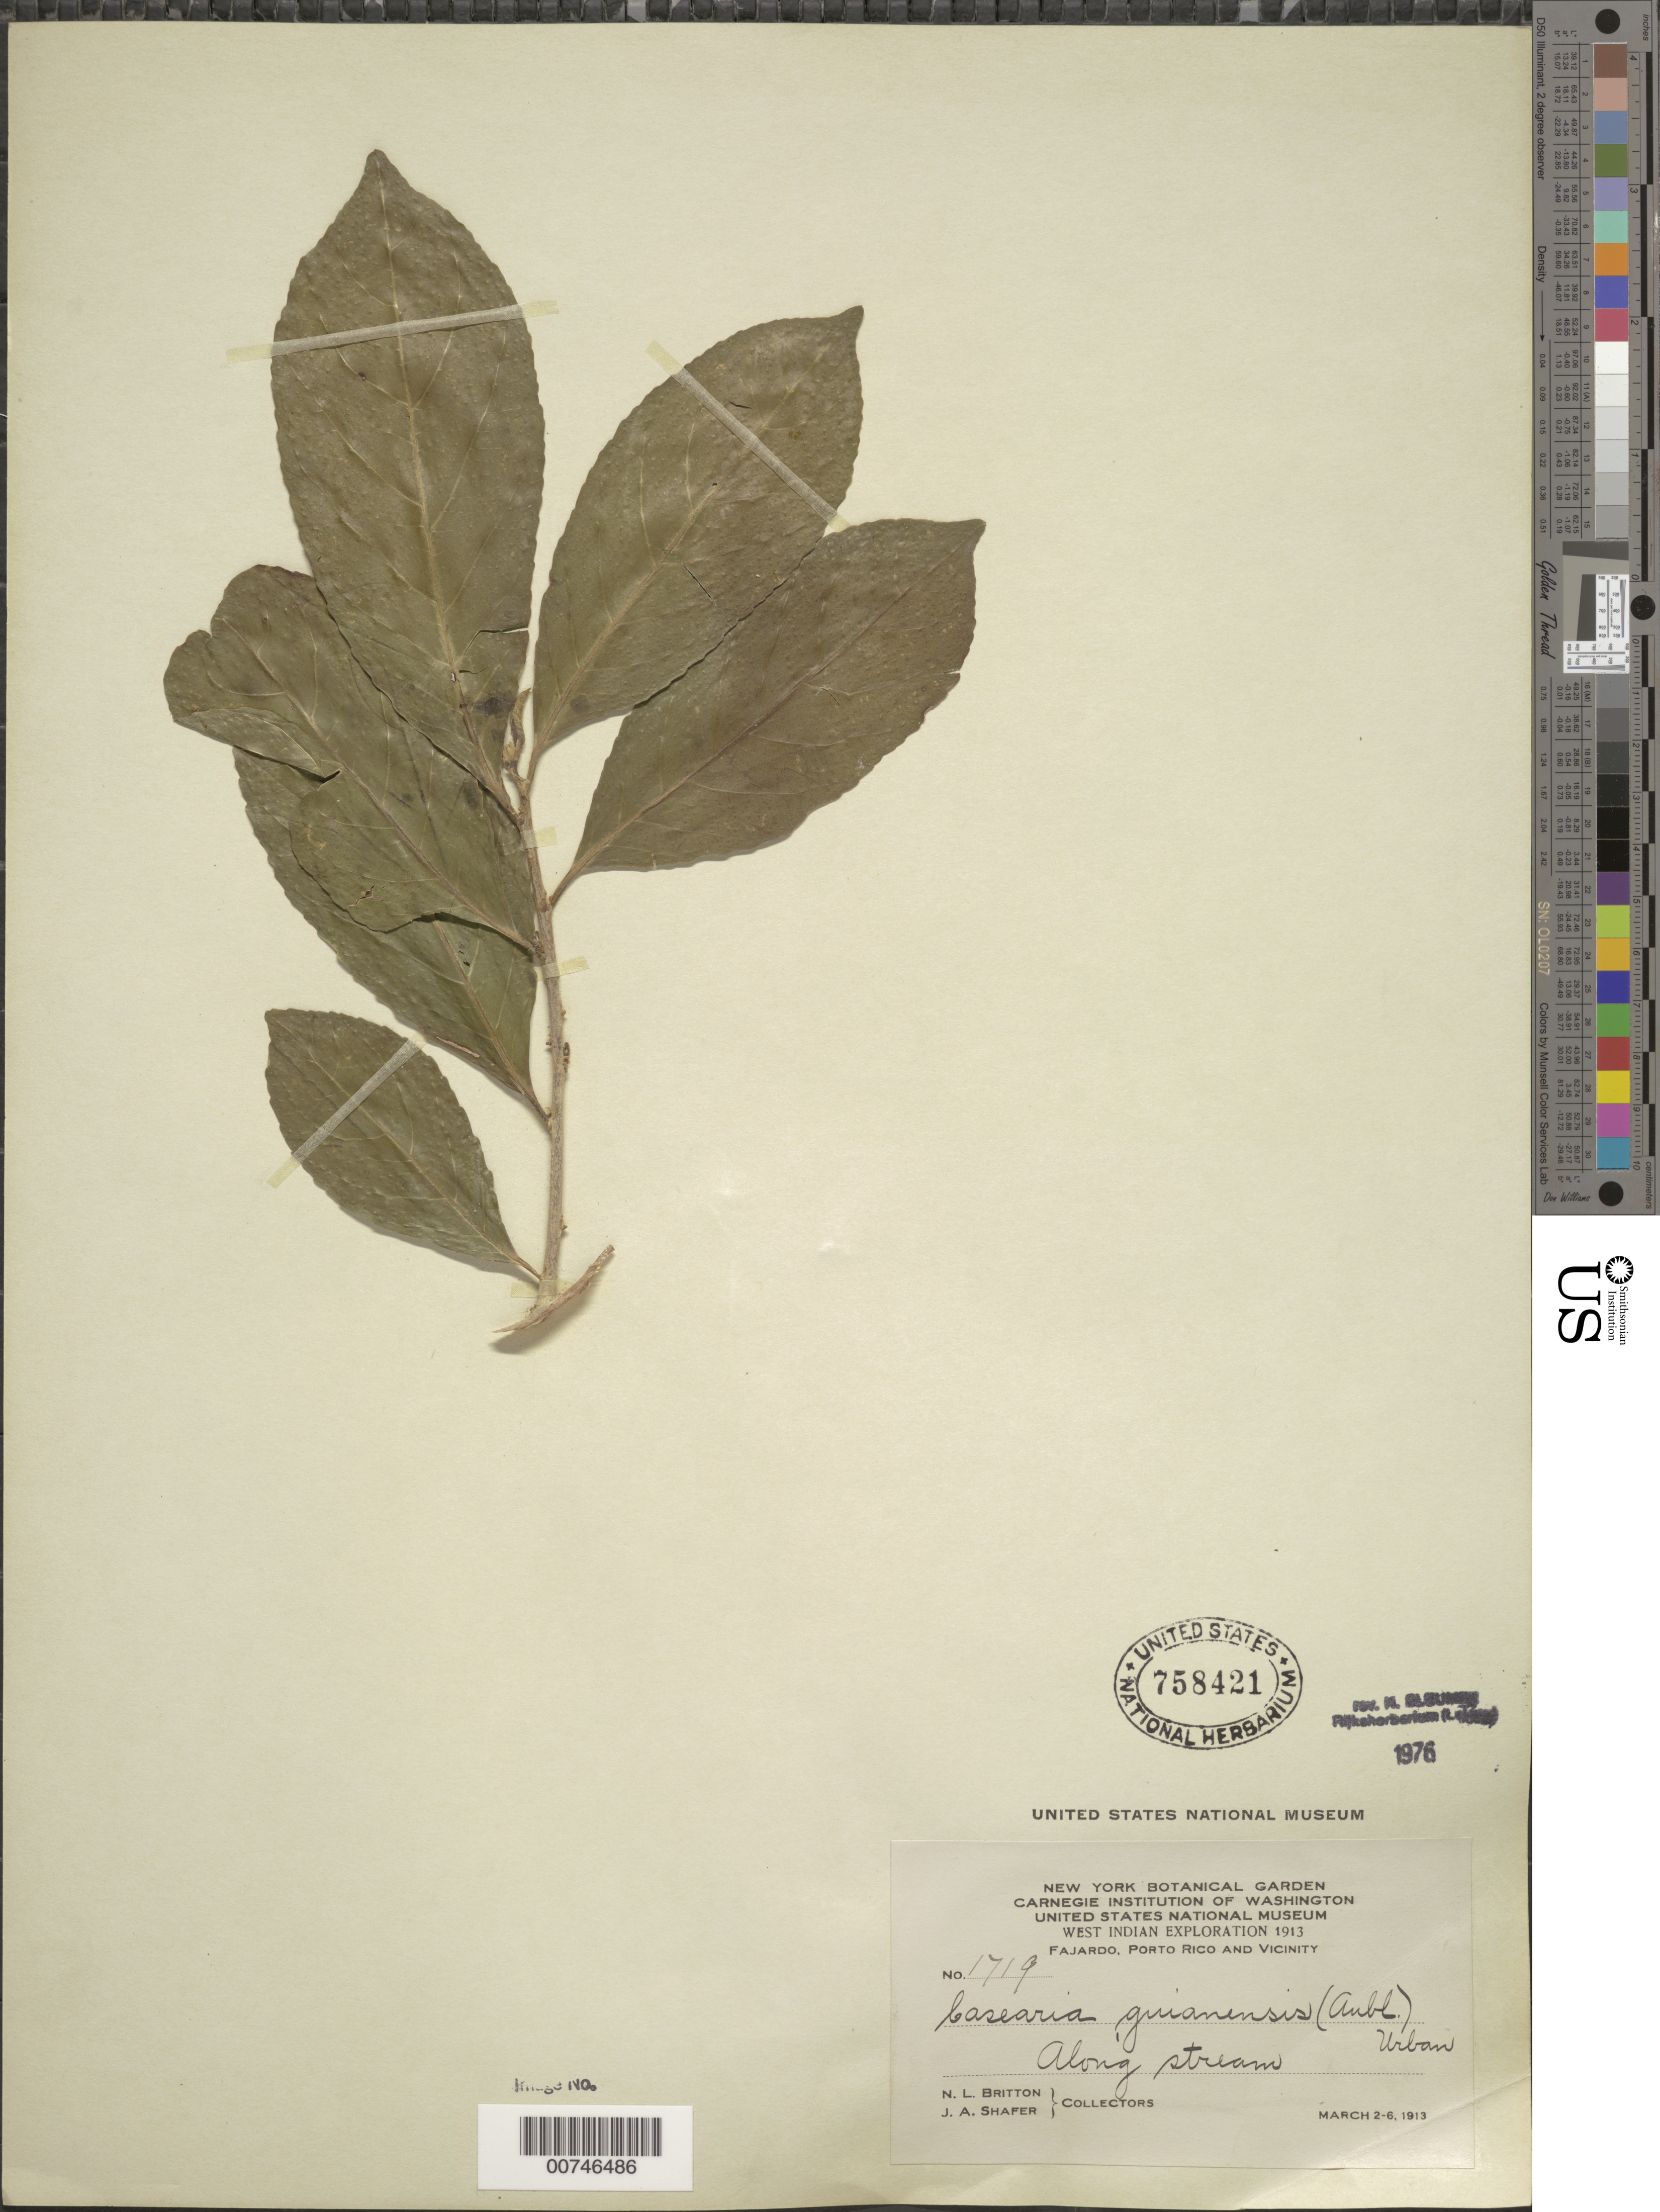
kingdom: Plantae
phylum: Tracheophyta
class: Magnoliopsida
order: Malpighiales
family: Salicaceae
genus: Casearia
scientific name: Casearia guianensis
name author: (Aubl.) Urb.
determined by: Sleumer, H. O.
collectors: N. Britton & J. A. Shafer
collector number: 1719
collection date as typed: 02 Mar 1913 to 06 Mar 1913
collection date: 1913-03-02/1913-03-06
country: Puerto Rico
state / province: Fajardo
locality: Fajardo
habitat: Along stream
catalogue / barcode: US 758421